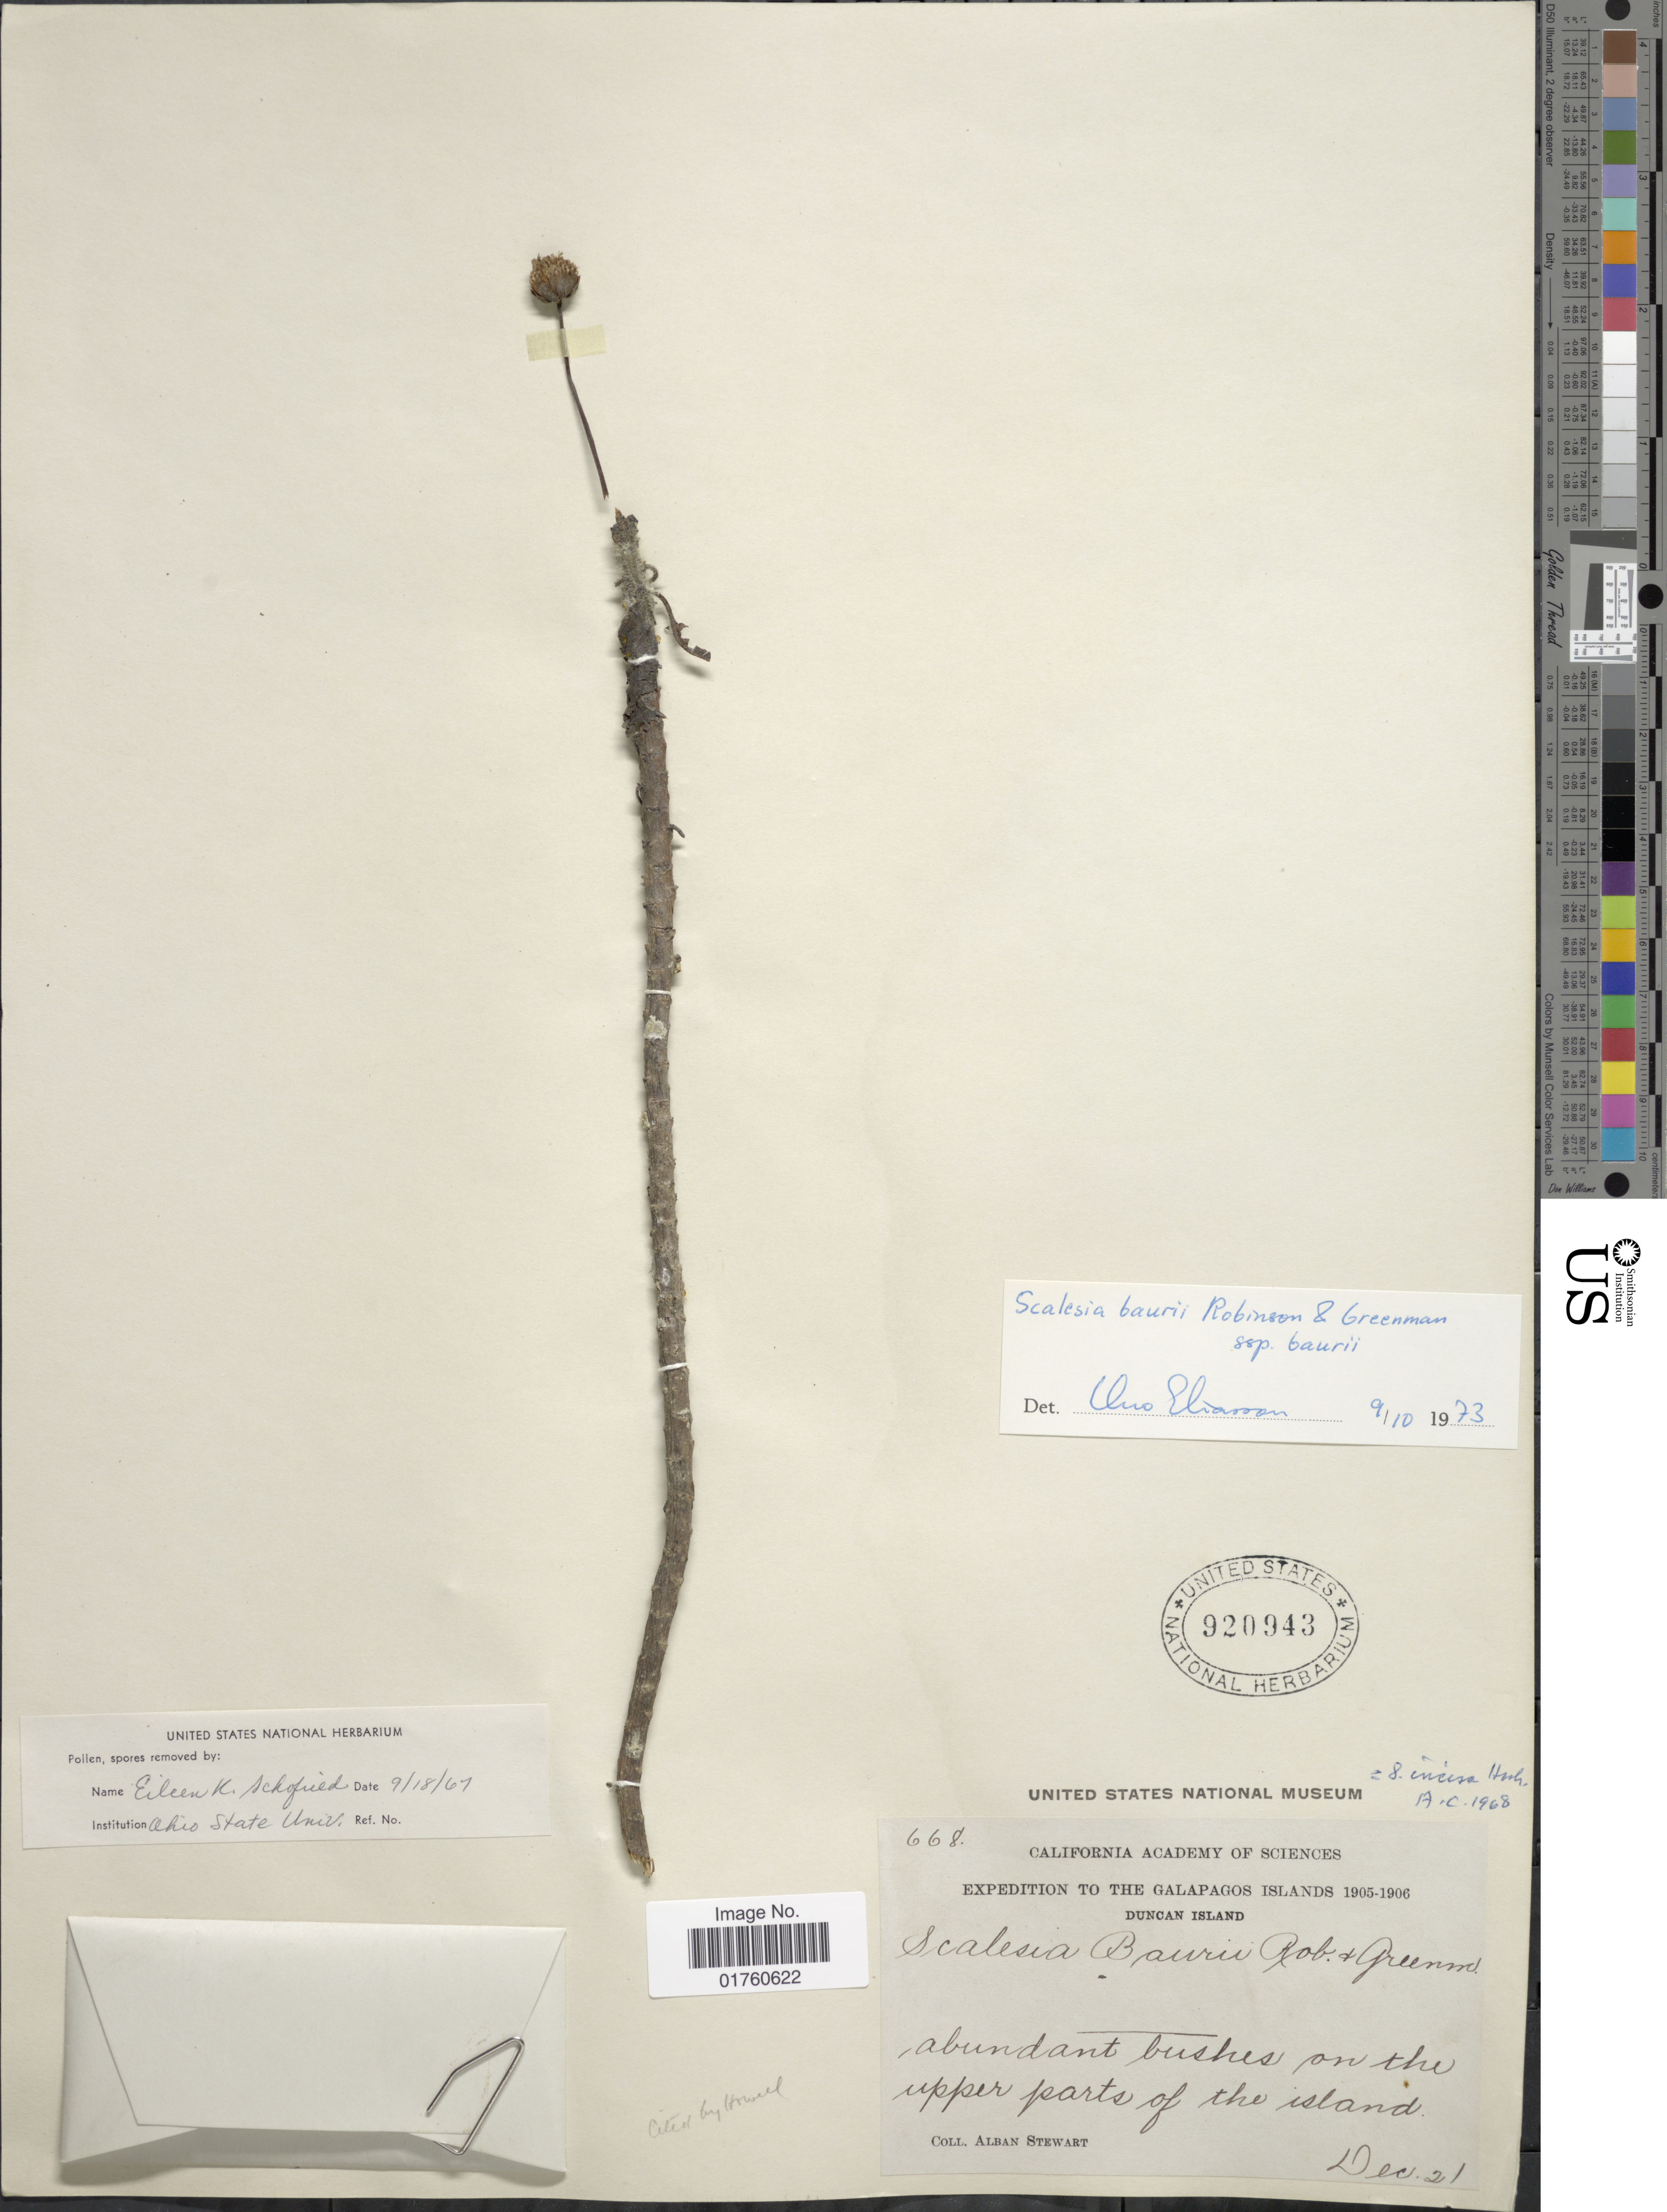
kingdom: Plantae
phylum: Tracheophyta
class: Magnoliopsida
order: Asterales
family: Asteraceae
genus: Scalesia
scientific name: Scalesia baurii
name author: B.L. Rob. & Greenm.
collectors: A. Stewart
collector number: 668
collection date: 1905-12-21/1906-12-21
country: Ecuador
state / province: Colón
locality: The Galapagos Islands, Duncan Island, abundant bushes on the upper parts of the island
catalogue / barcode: US 920943